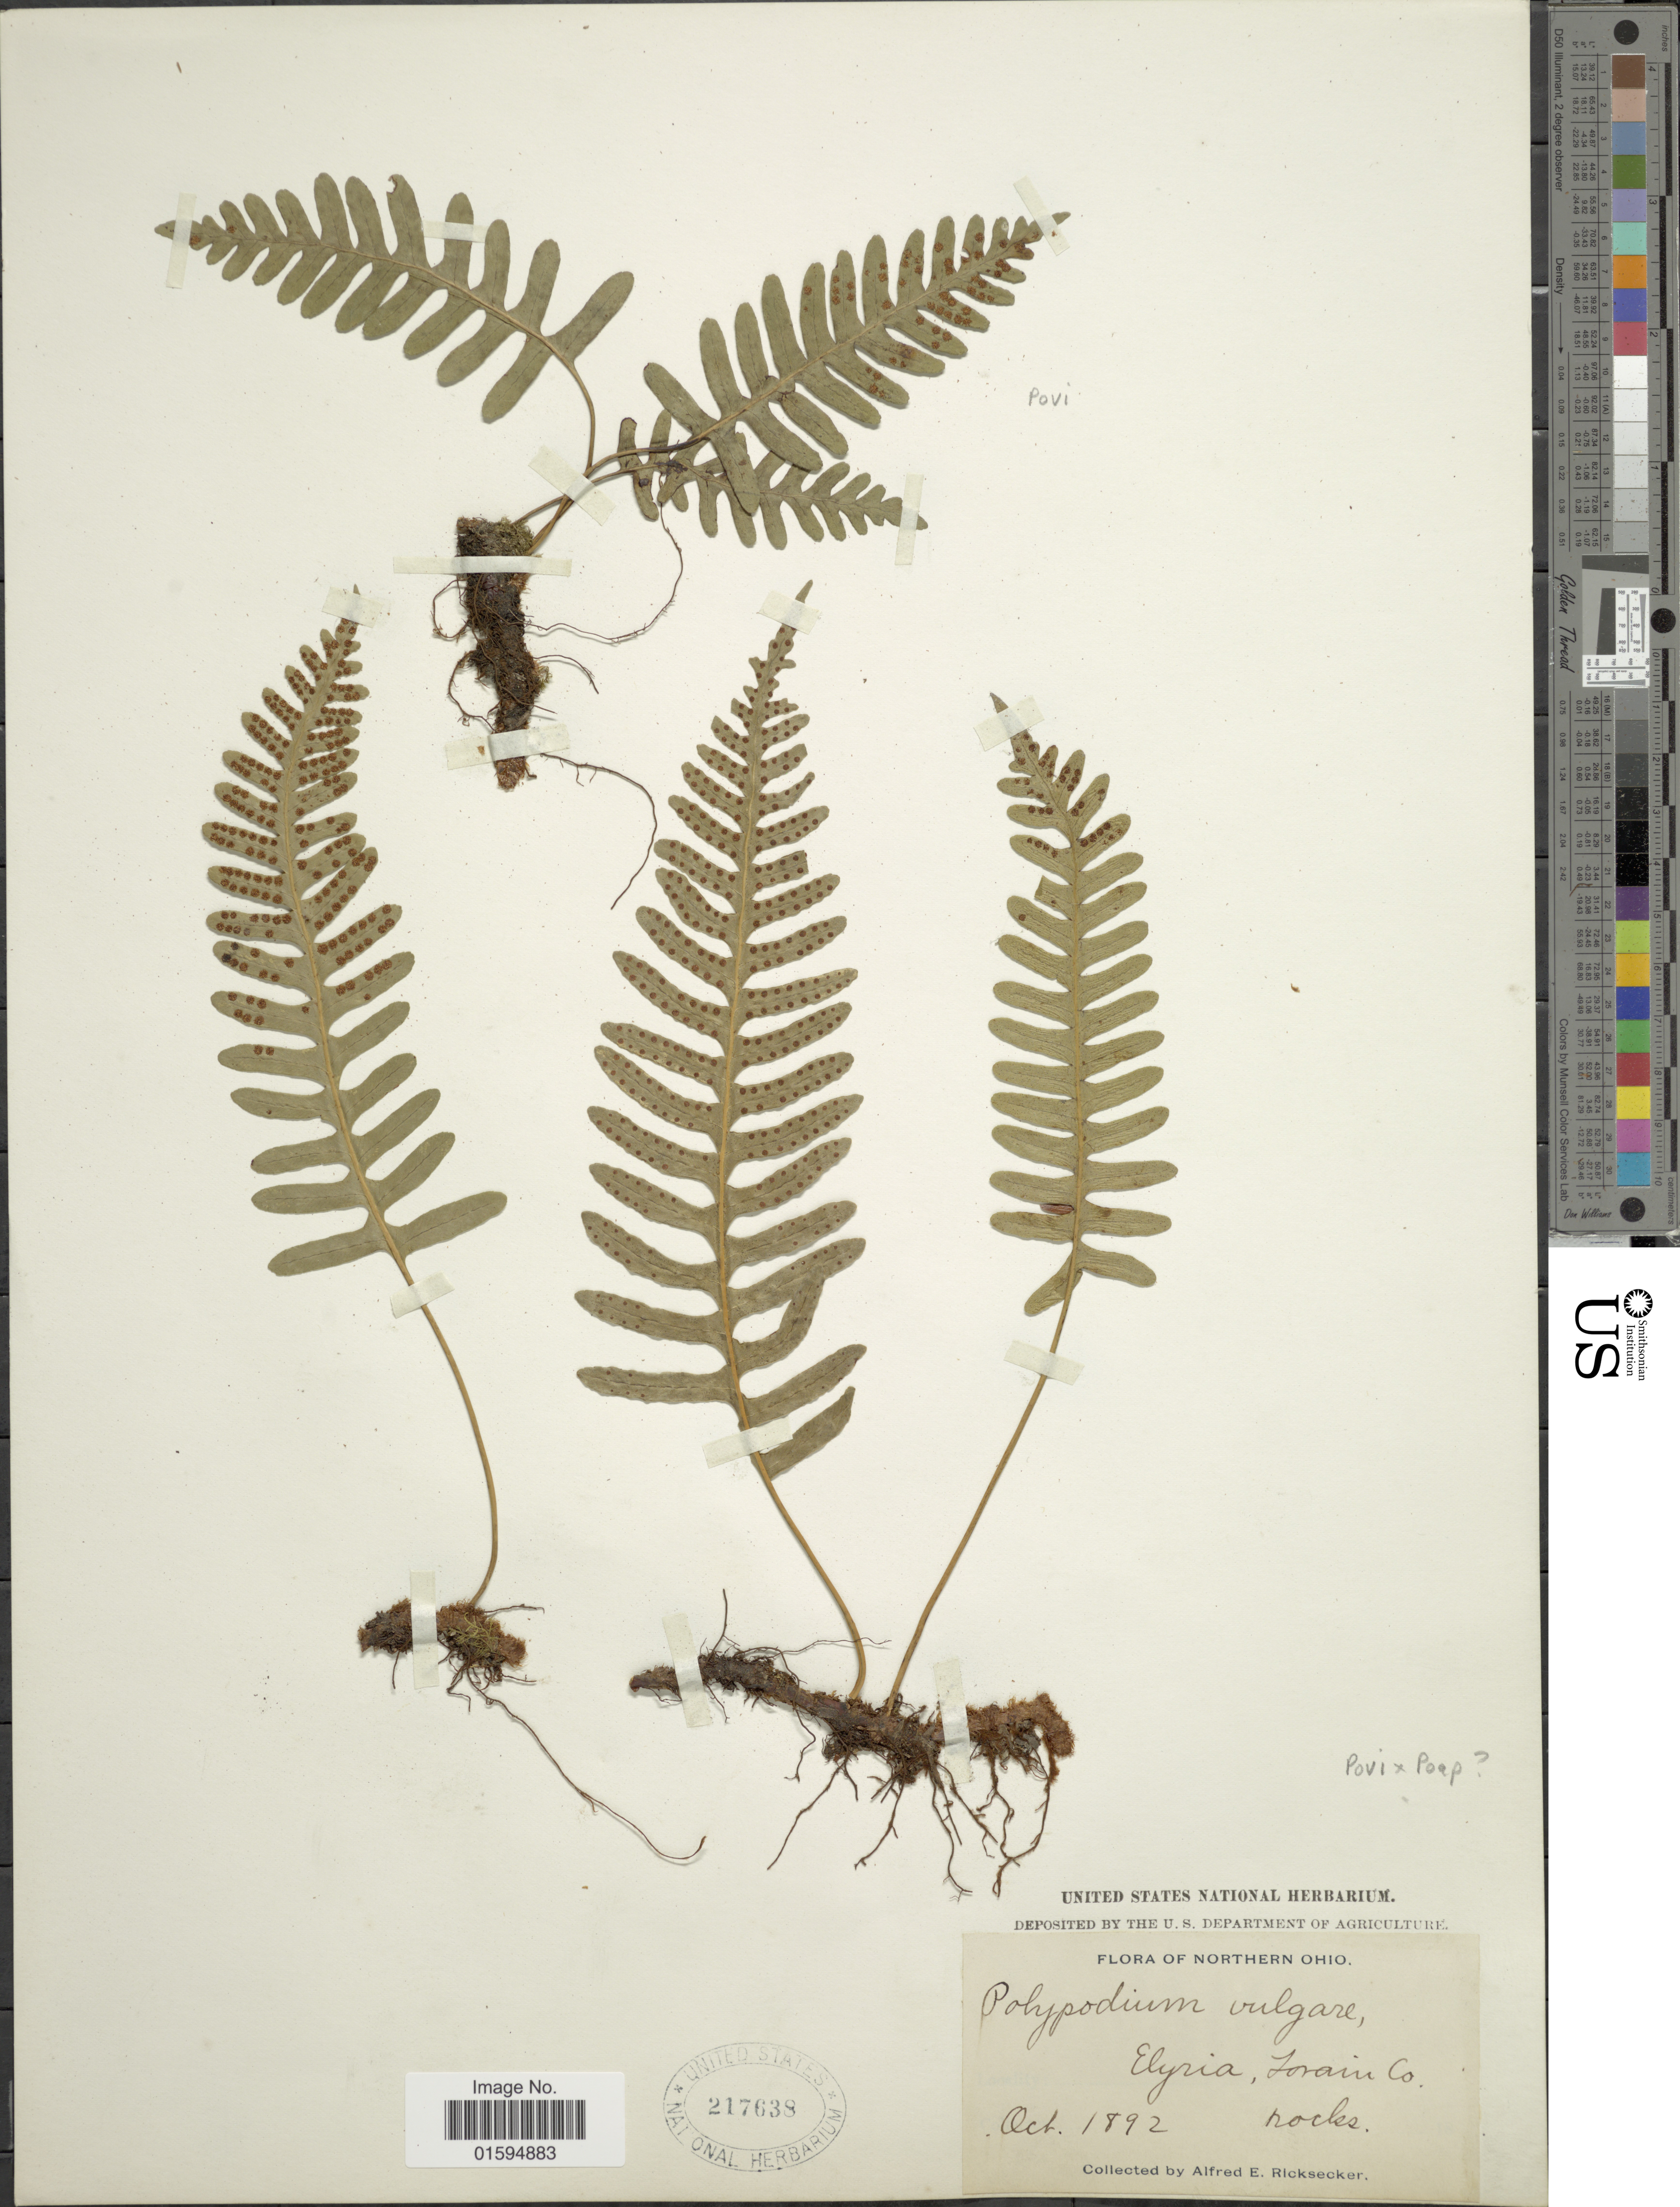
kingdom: Plantae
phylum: Tracheophyta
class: Polypodiopsida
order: Polypodiales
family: Polypodiaceae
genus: Polypodium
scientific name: Polypodium virginianum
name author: L.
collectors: A. E. Ricksecker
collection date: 1892-10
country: United States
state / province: Ohio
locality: Northern Ohio, Elyria, Lorain Co rocks.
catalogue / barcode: US 217638